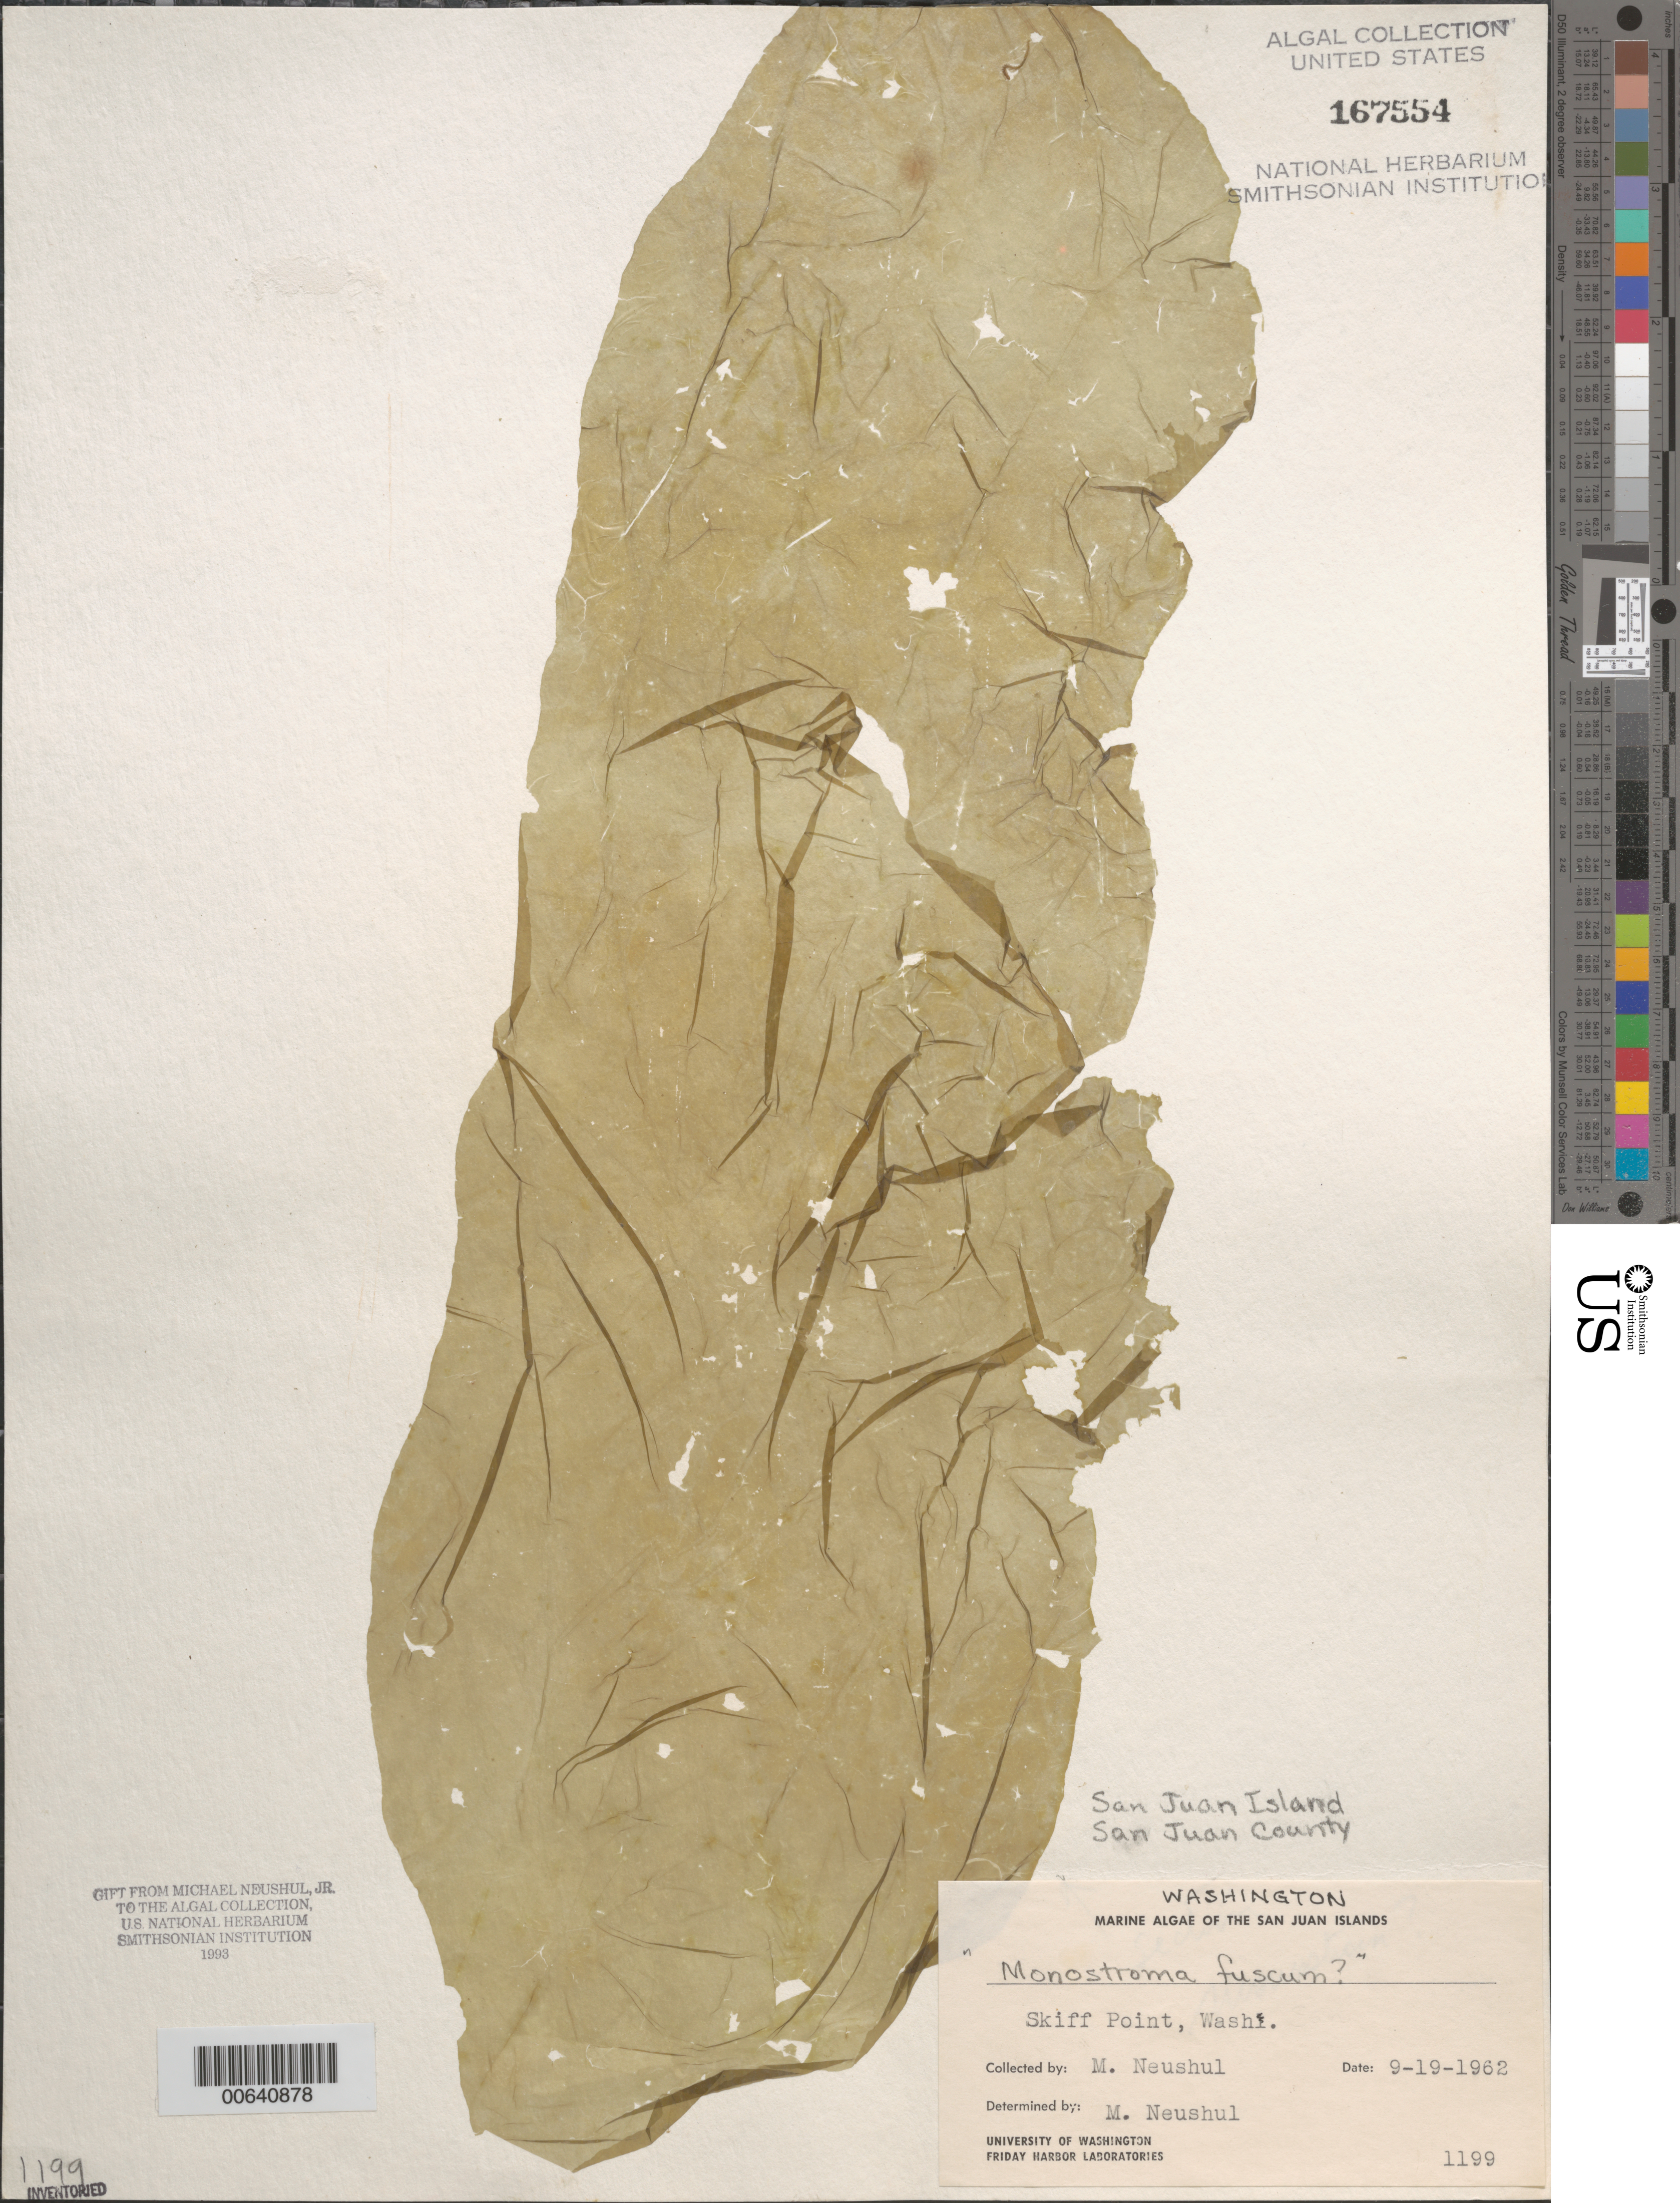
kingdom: Plantae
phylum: Chlorophyta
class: Ulvophyceae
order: Ulvales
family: Ulvaceae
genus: Ulvaria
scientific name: Ulvaria splendens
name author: (Rupr.) K.L.Vinogr.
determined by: Algae name updating Project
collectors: M. Neushul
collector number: Neushul 1199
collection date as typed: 19 Sep 1962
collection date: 1962-09-19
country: United States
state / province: Washington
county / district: San Juan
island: San Juan Island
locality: Skiff Point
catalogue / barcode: US 167554